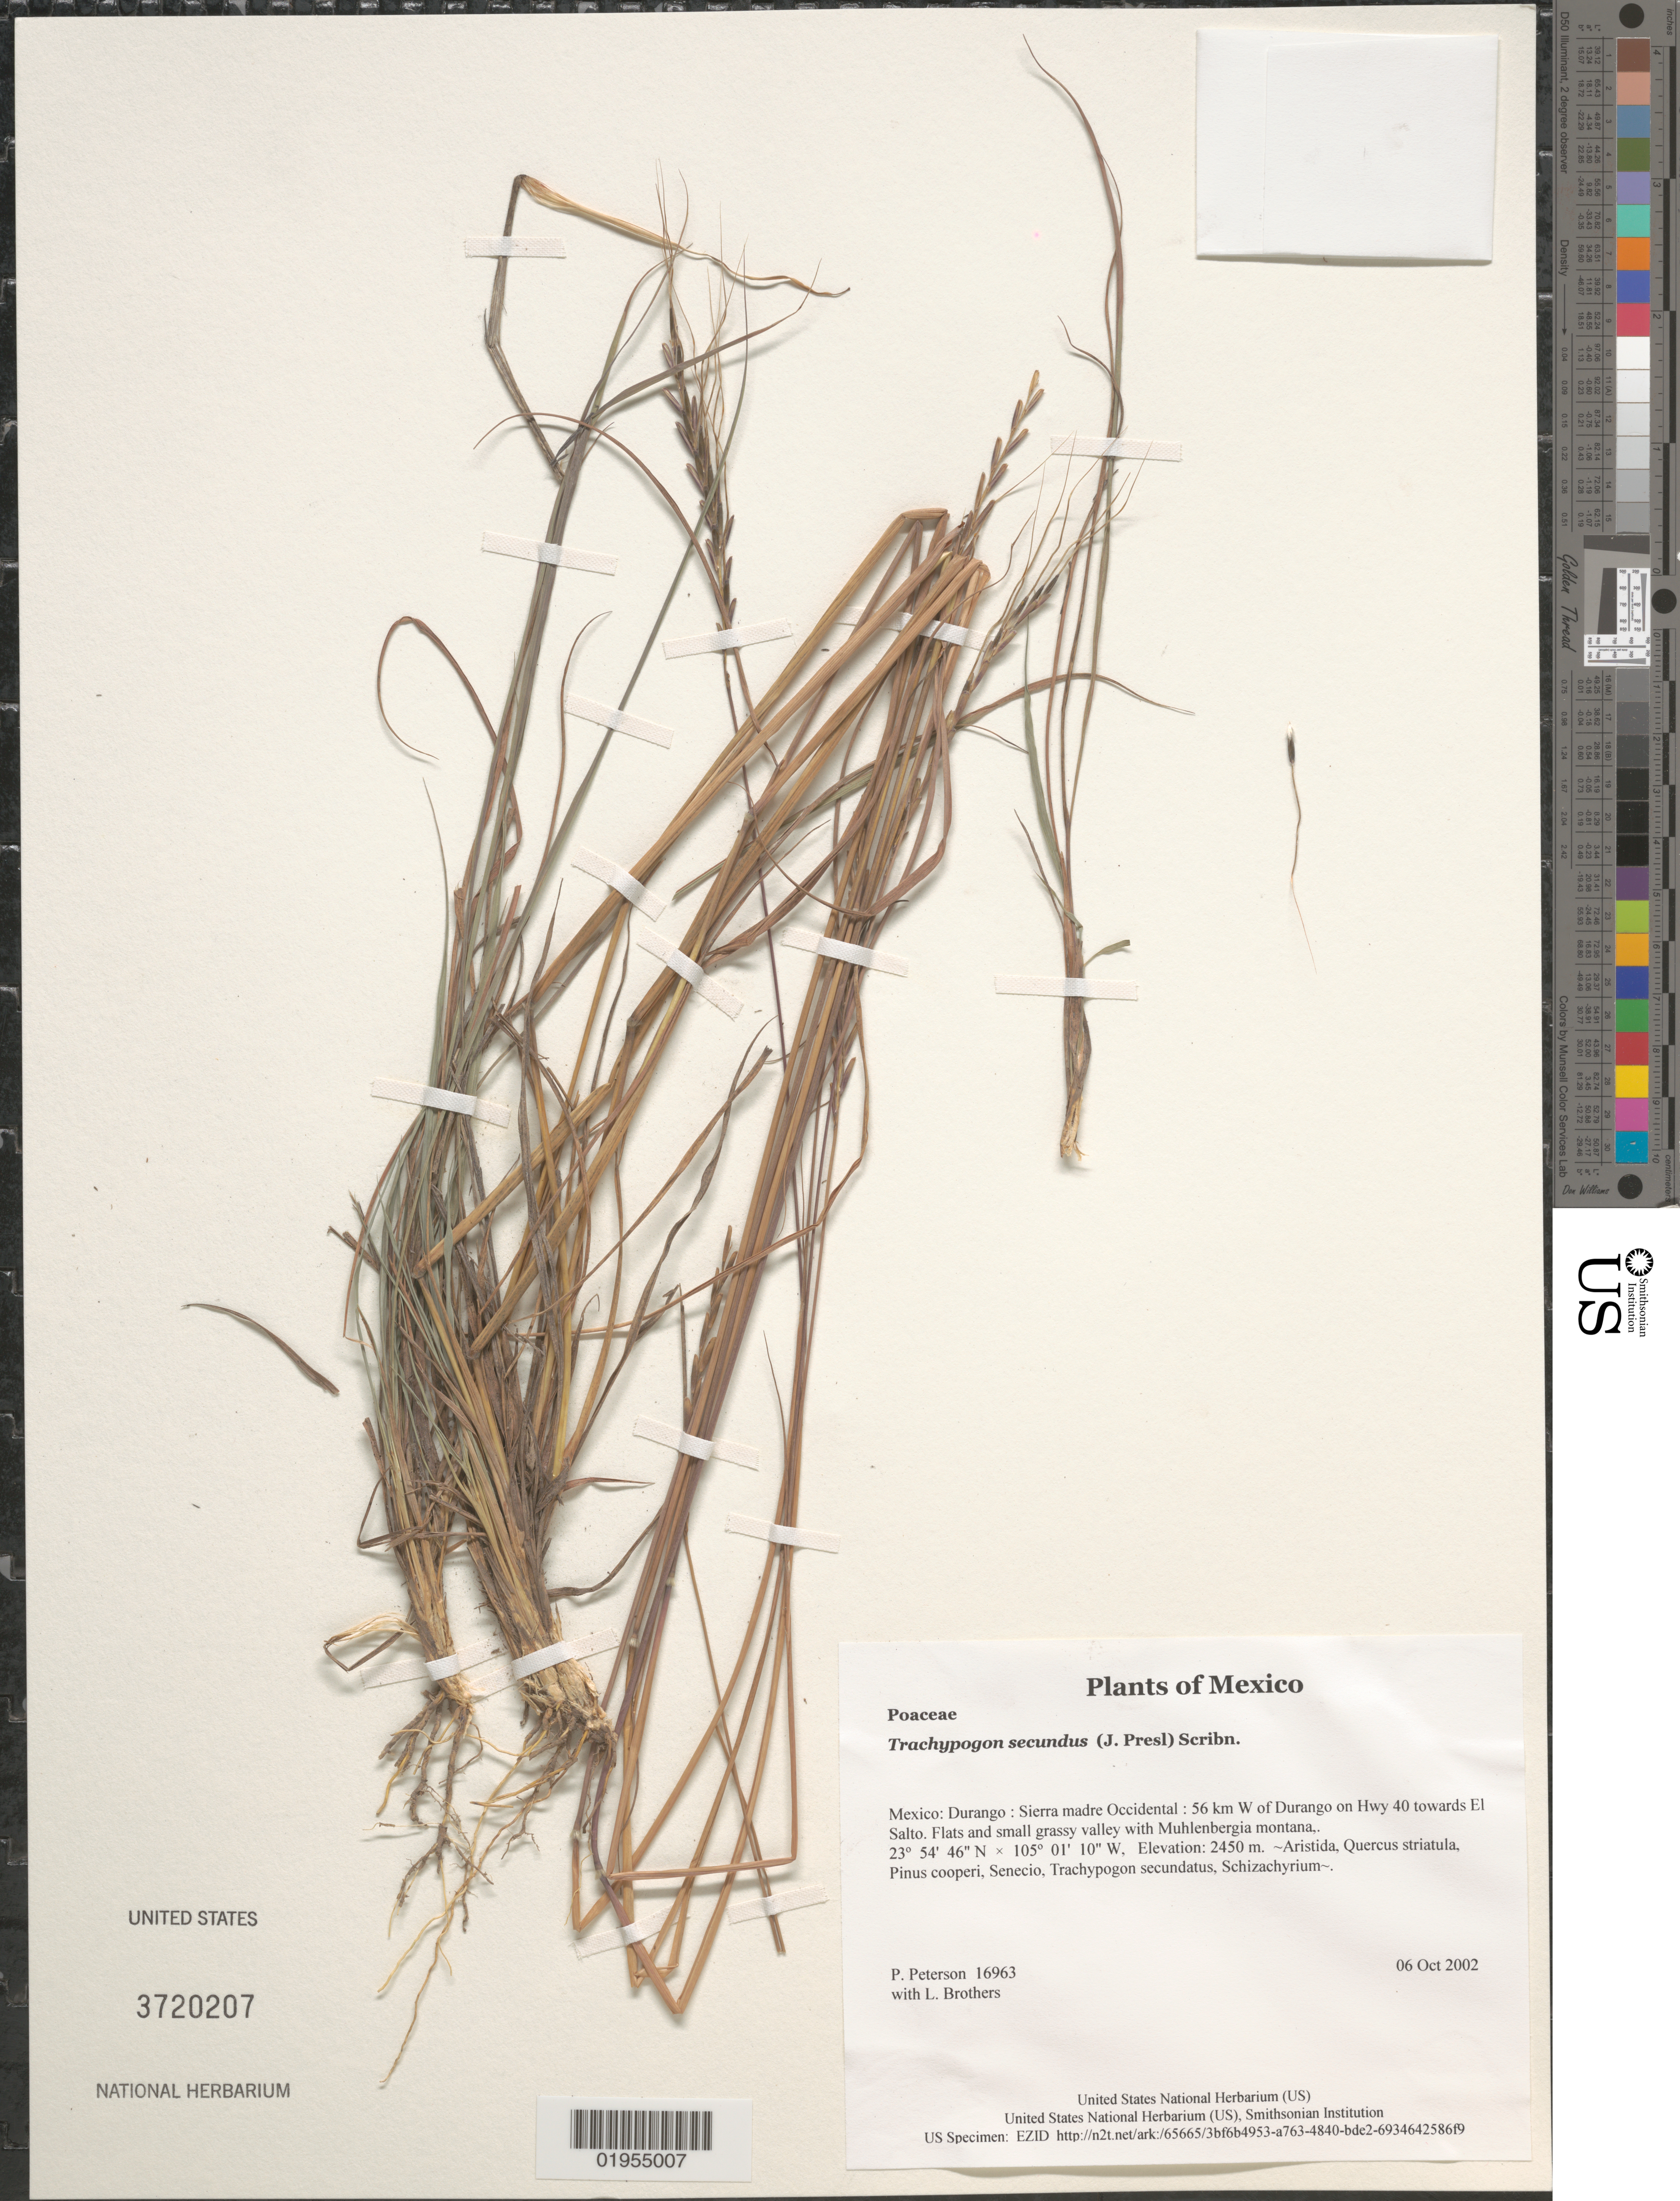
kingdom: Plantae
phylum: Tracheophyta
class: Liliopsida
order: Poales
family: Poaceae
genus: Trachypogon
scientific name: Trachypogon secundus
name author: (J. Presl) Scribn.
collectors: P. M. Peterson & L. E. Brothers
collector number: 16963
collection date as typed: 06 Oct 2002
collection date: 2002-10-06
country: Mexico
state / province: Durango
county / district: Sierra madre Occidental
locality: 56 km W of Durango on Hwy 40 towards El Salto. Flats and small grassy valley with Muhlenbergia montana,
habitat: ~Aristida, Quercus striatula, Pinus cooperi, Senecio, Trachypogon secundatus, Schizachyrium~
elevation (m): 2450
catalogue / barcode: US 3720207